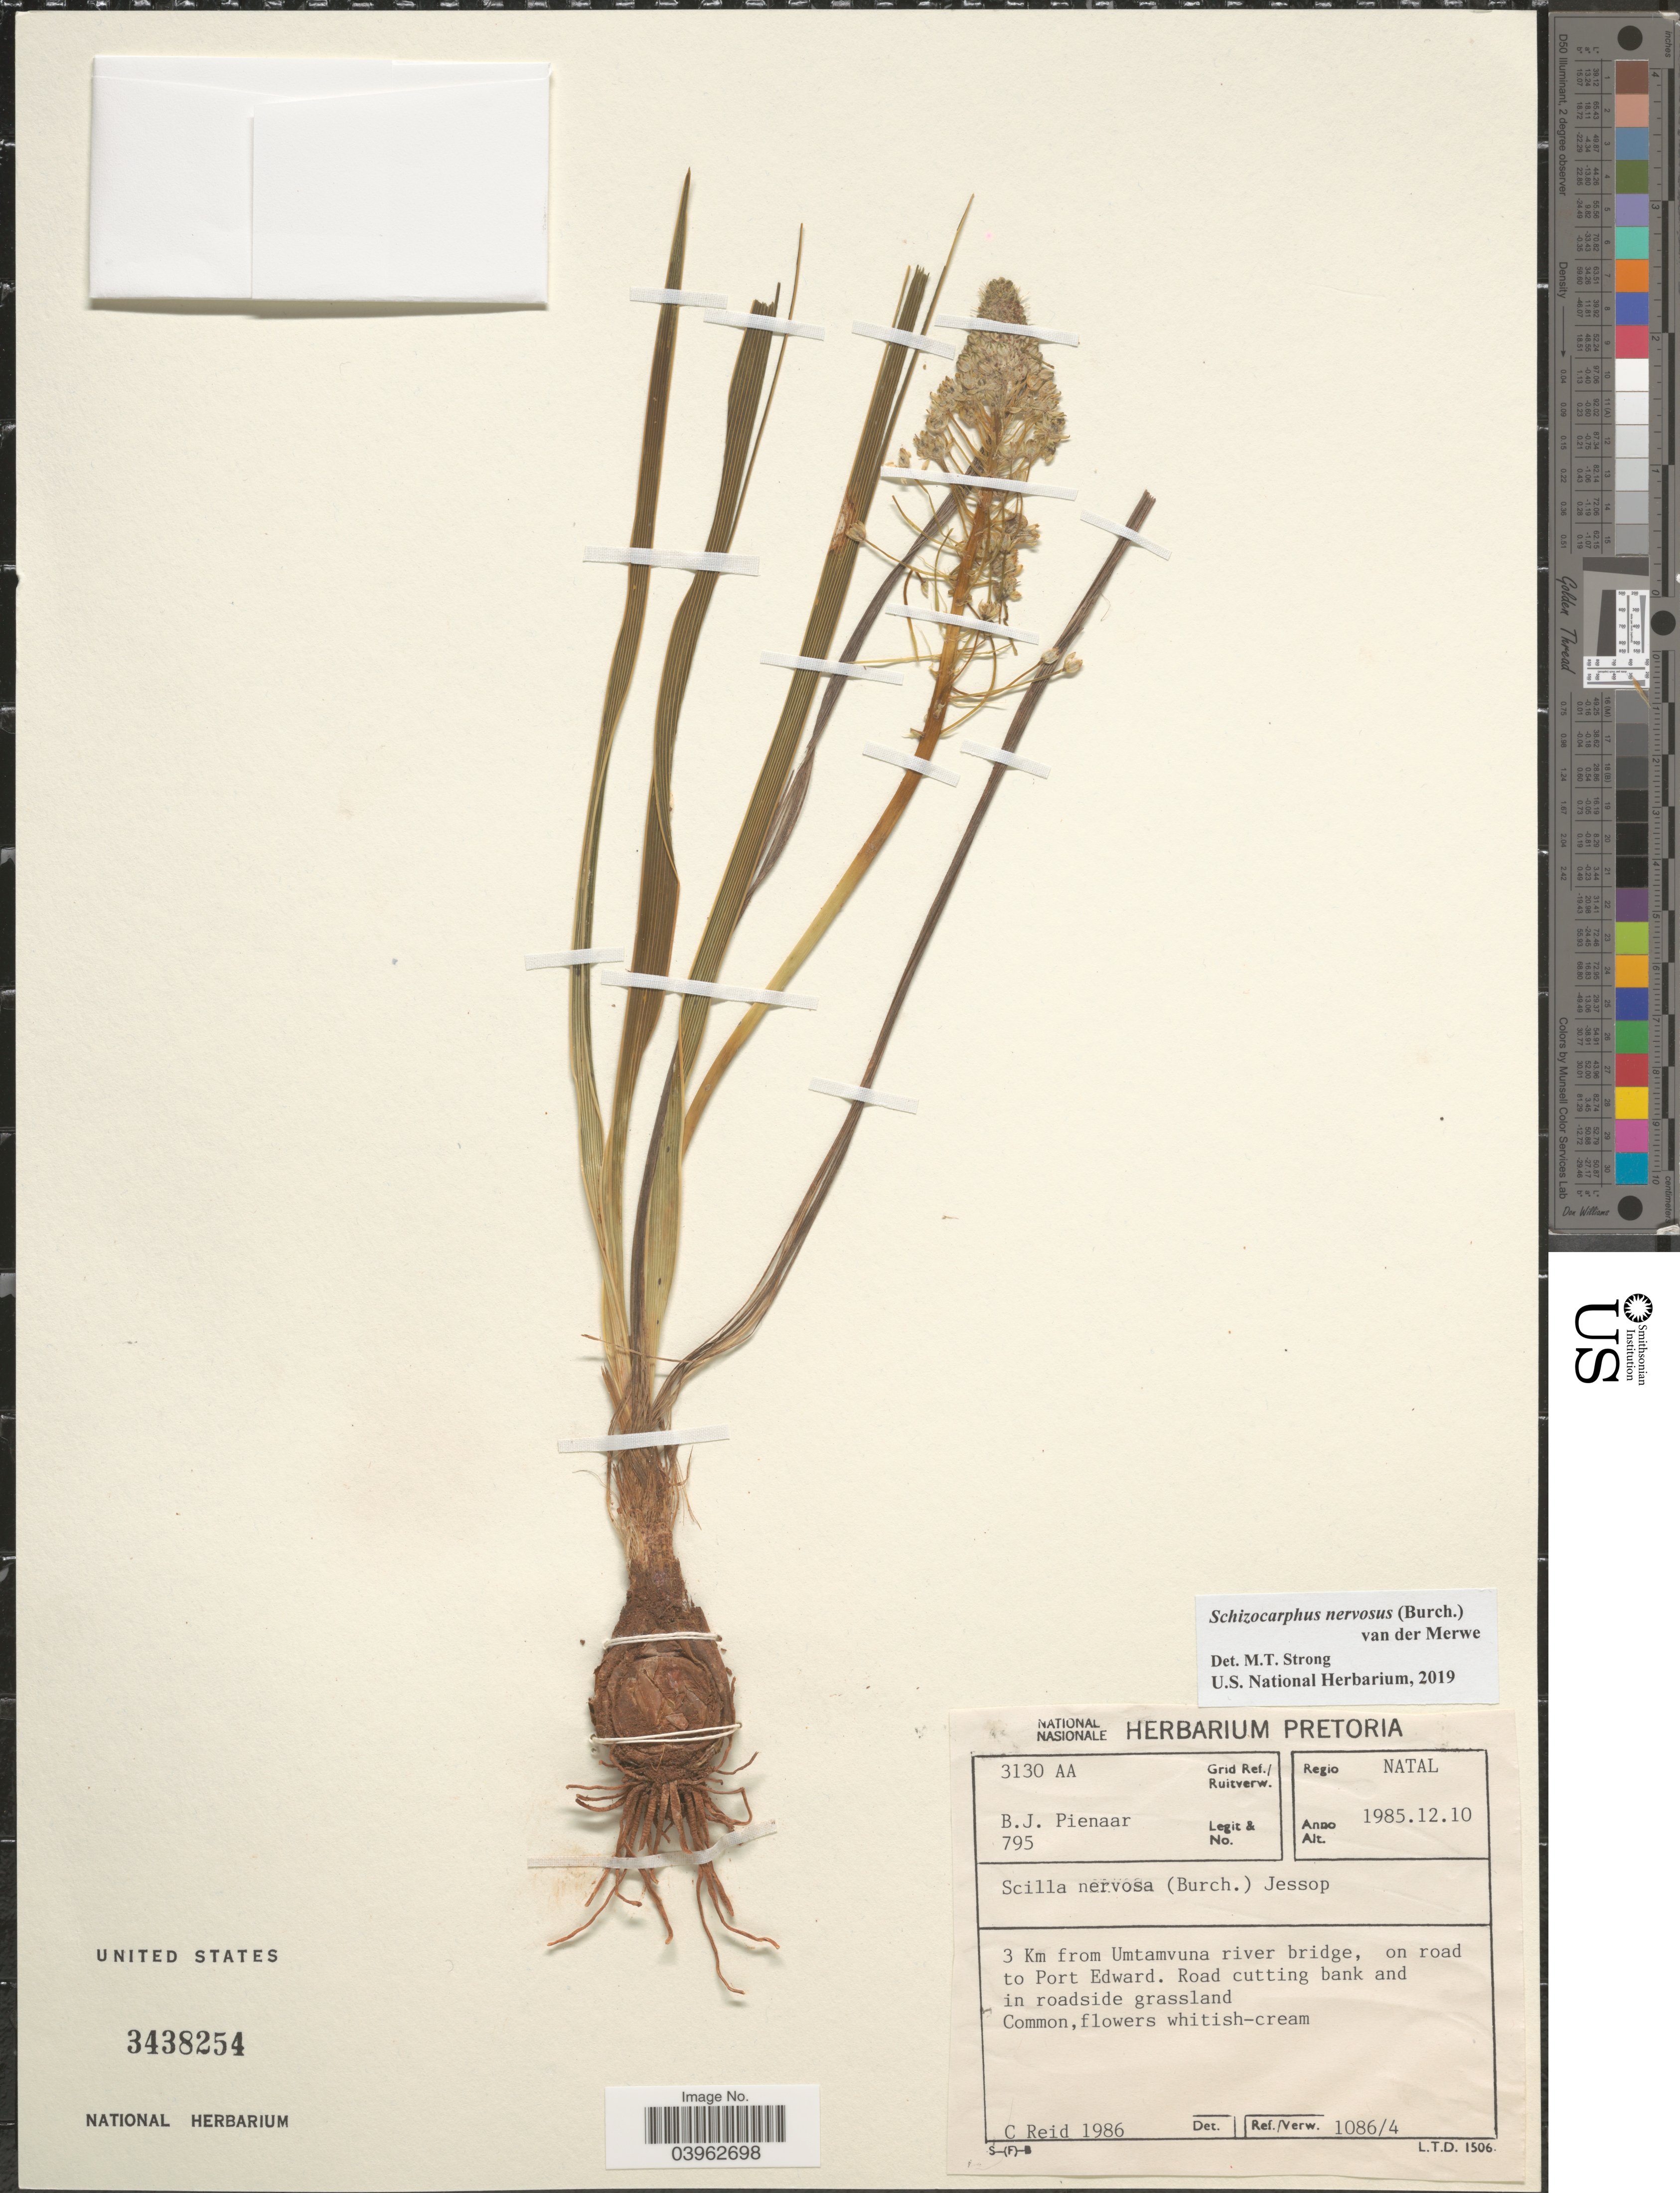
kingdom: Plantae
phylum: Tracheophyta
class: Liliopsida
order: Asparagales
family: Asparagaceae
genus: Schizocarphus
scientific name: Schizocarphus nervosus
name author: (Burch.) Van der Merwe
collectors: B. Pienaar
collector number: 795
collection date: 1985-12-10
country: South Africa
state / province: KwaZulu-Natal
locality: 3130 AA Grid Ref./Ruitver. Regio Natal. 3 Km from Umtamvuna river bridge, on road to Port Edward. Road cutting bank and in roadside grassland.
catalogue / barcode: US 3438254